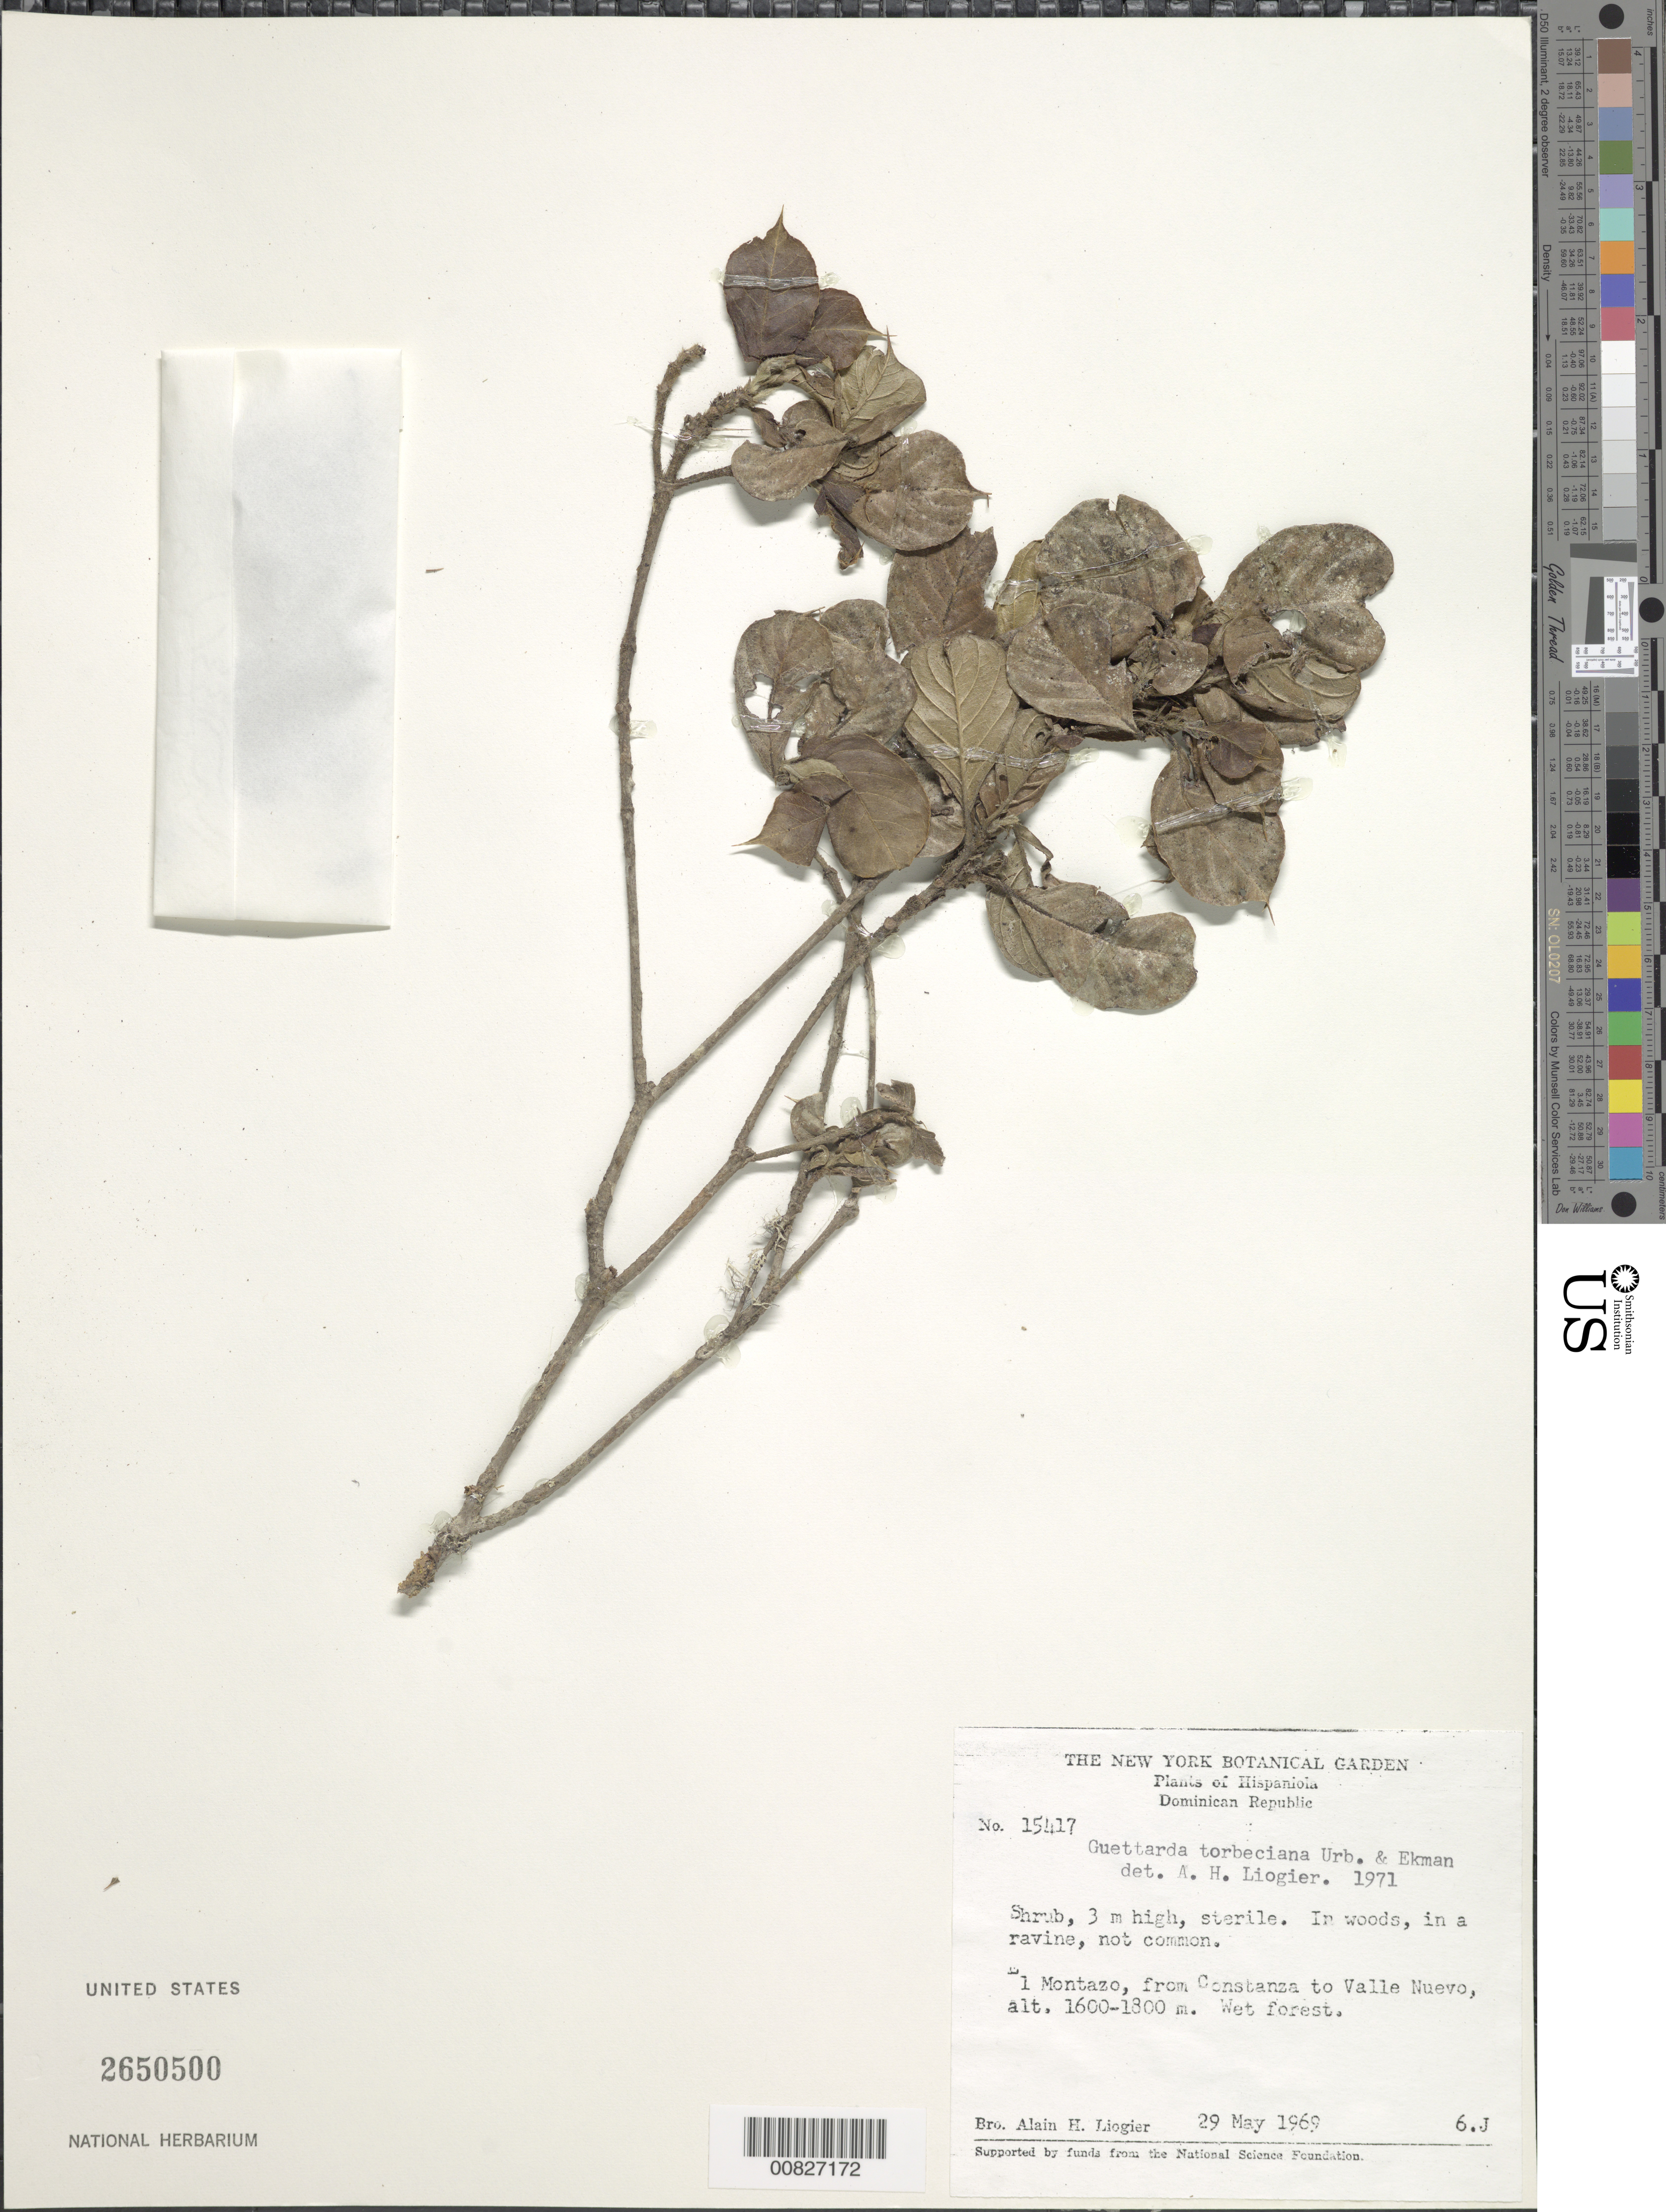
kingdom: Plantae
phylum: Tracheophyta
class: Magnoliopsida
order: Gentianales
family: Rubiaceae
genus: Guettarda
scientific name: Guettarda torbeciana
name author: Urb. & Ekman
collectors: A. H. Liogier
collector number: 15417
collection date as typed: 29 May 1969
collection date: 1969-05-29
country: Dominican Republic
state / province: La Vega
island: Hispaniola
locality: El Montazo, from Constanza to Valle Nuevo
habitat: In a ravine in woods of wet forest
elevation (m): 1600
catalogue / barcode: US 2650500